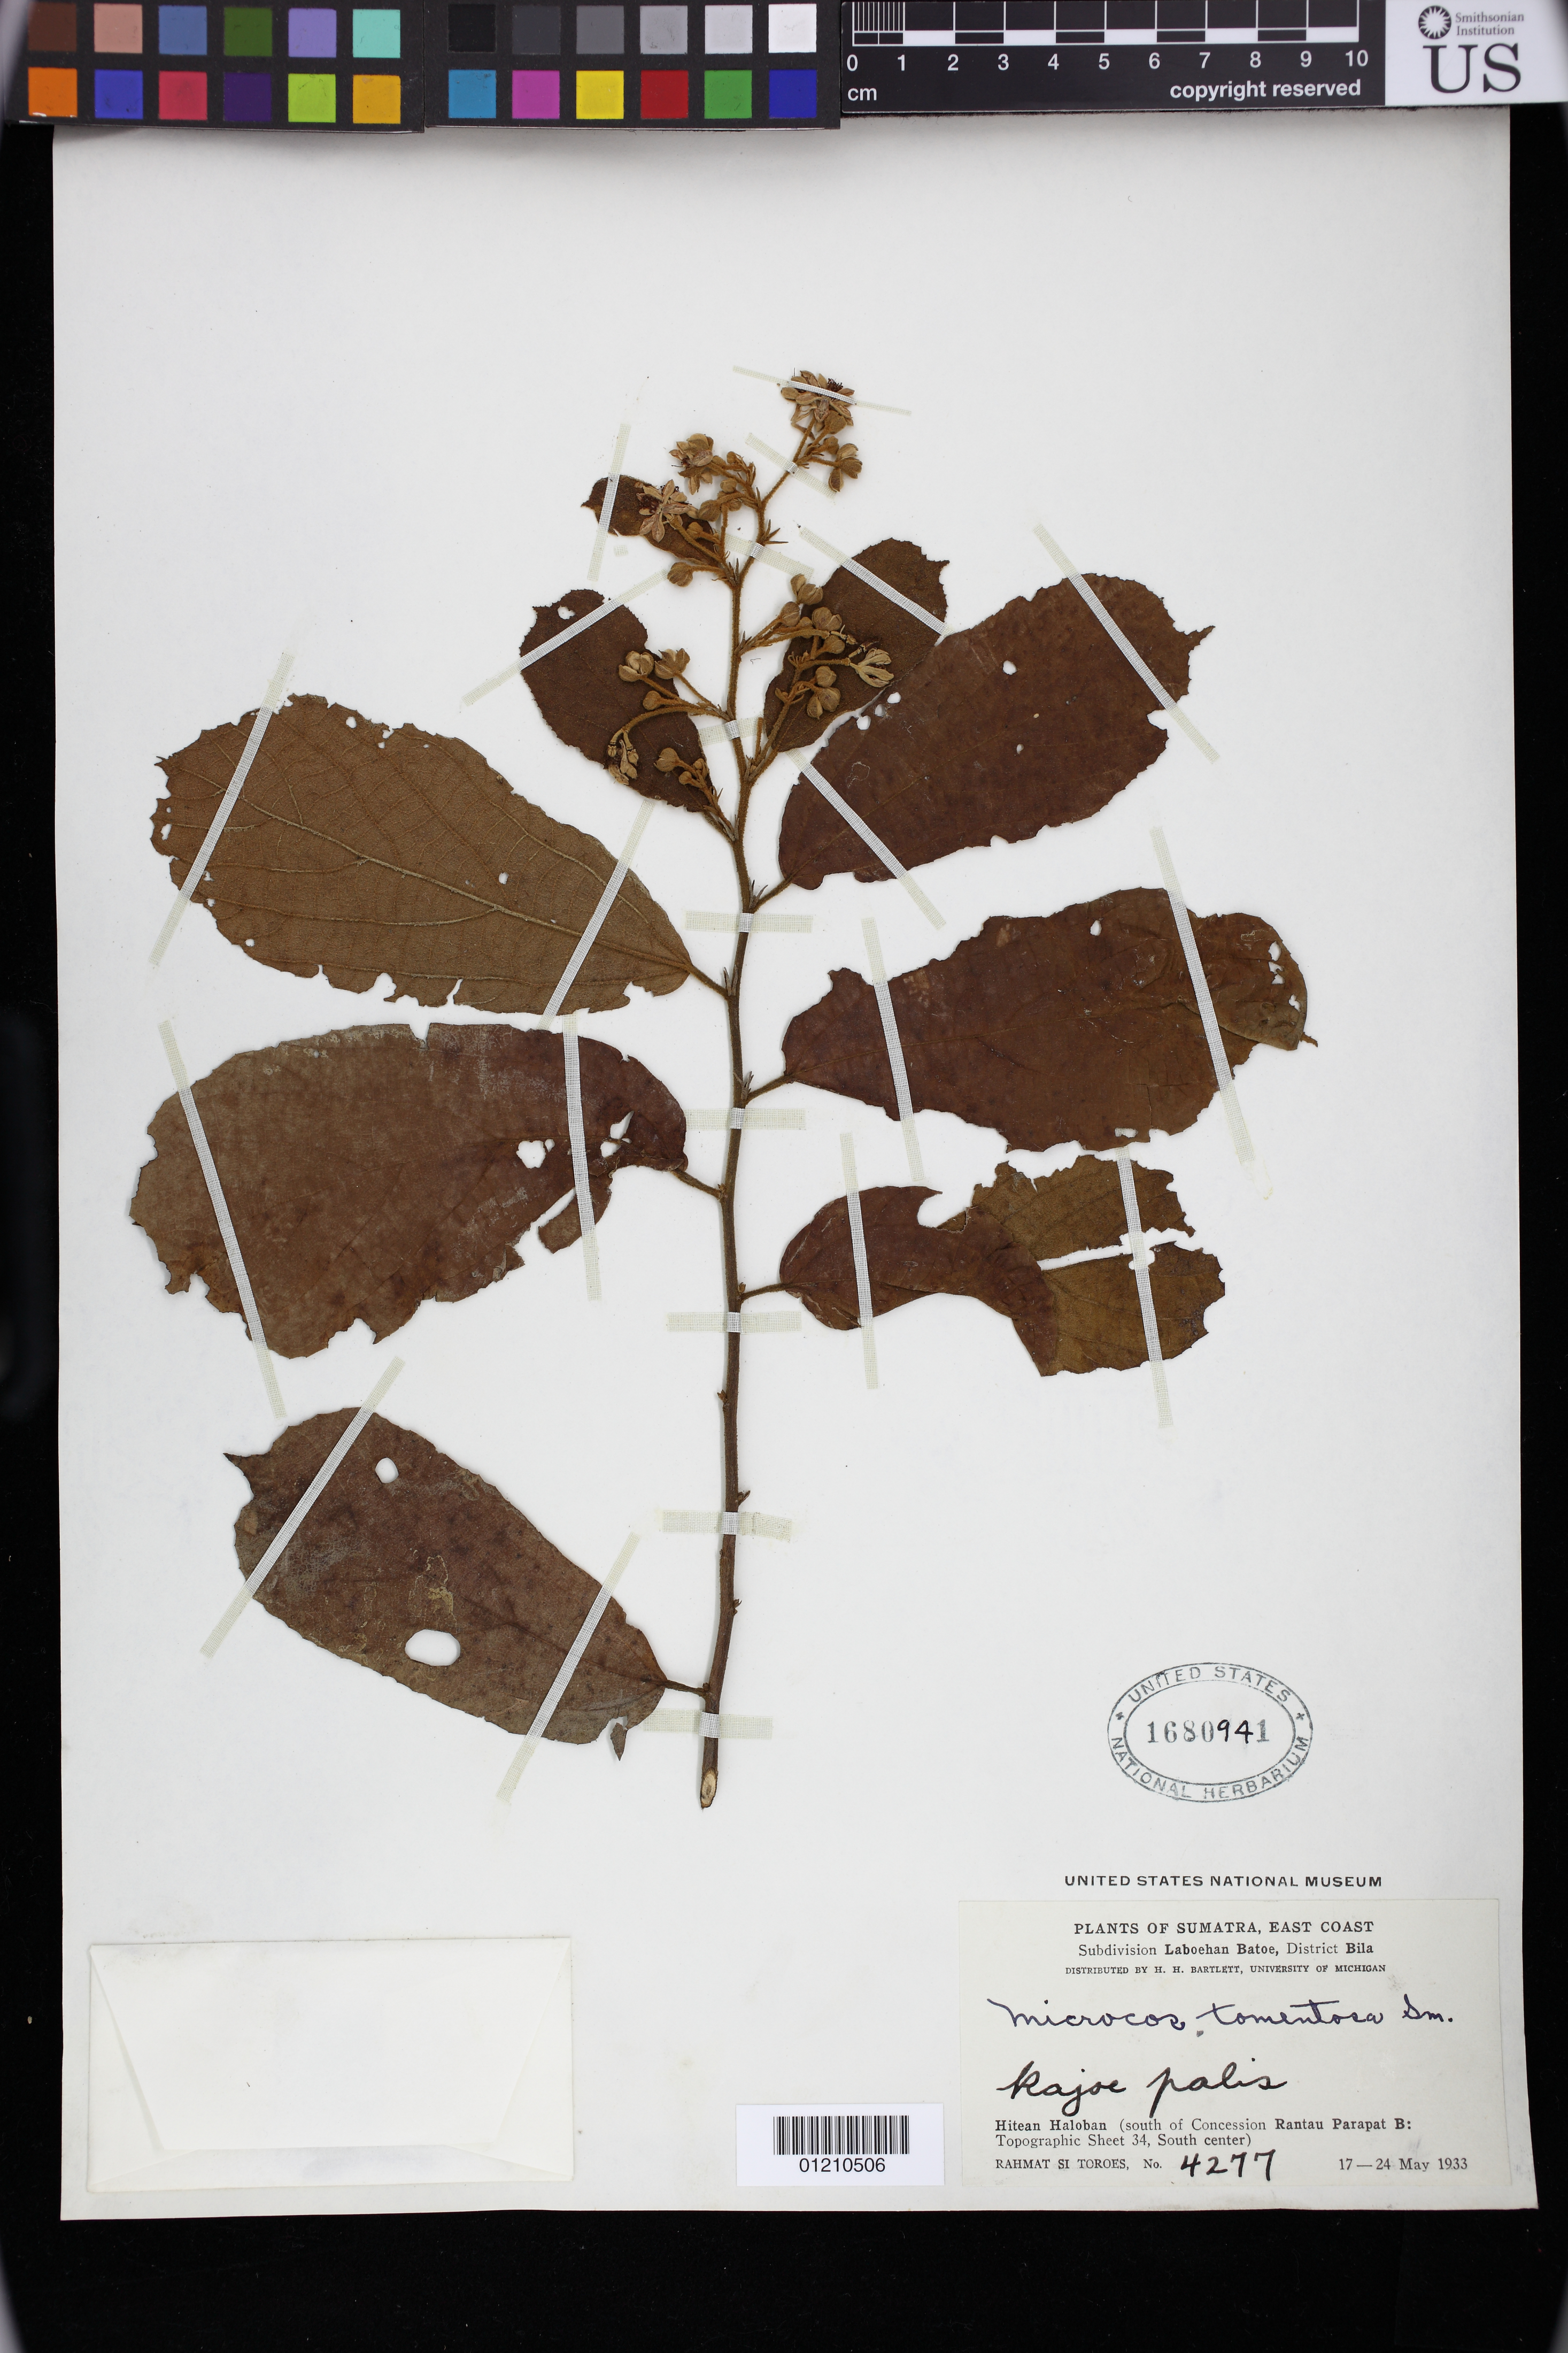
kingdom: Plantae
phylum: Tracheophyta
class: Magnoliopsida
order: Malvales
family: Malvaceae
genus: Microcos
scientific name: Microcos tomentosa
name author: Sm.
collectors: Rahmat Si Boeea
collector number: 4277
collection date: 1933-05-17/1933-05-24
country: Indonesia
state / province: Sumatra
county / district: Sumatera Utara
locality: Hitean Haloban (south of Concession Rantau Parapat B: Topographic sheet 34, South center)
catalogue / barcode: US 1680941